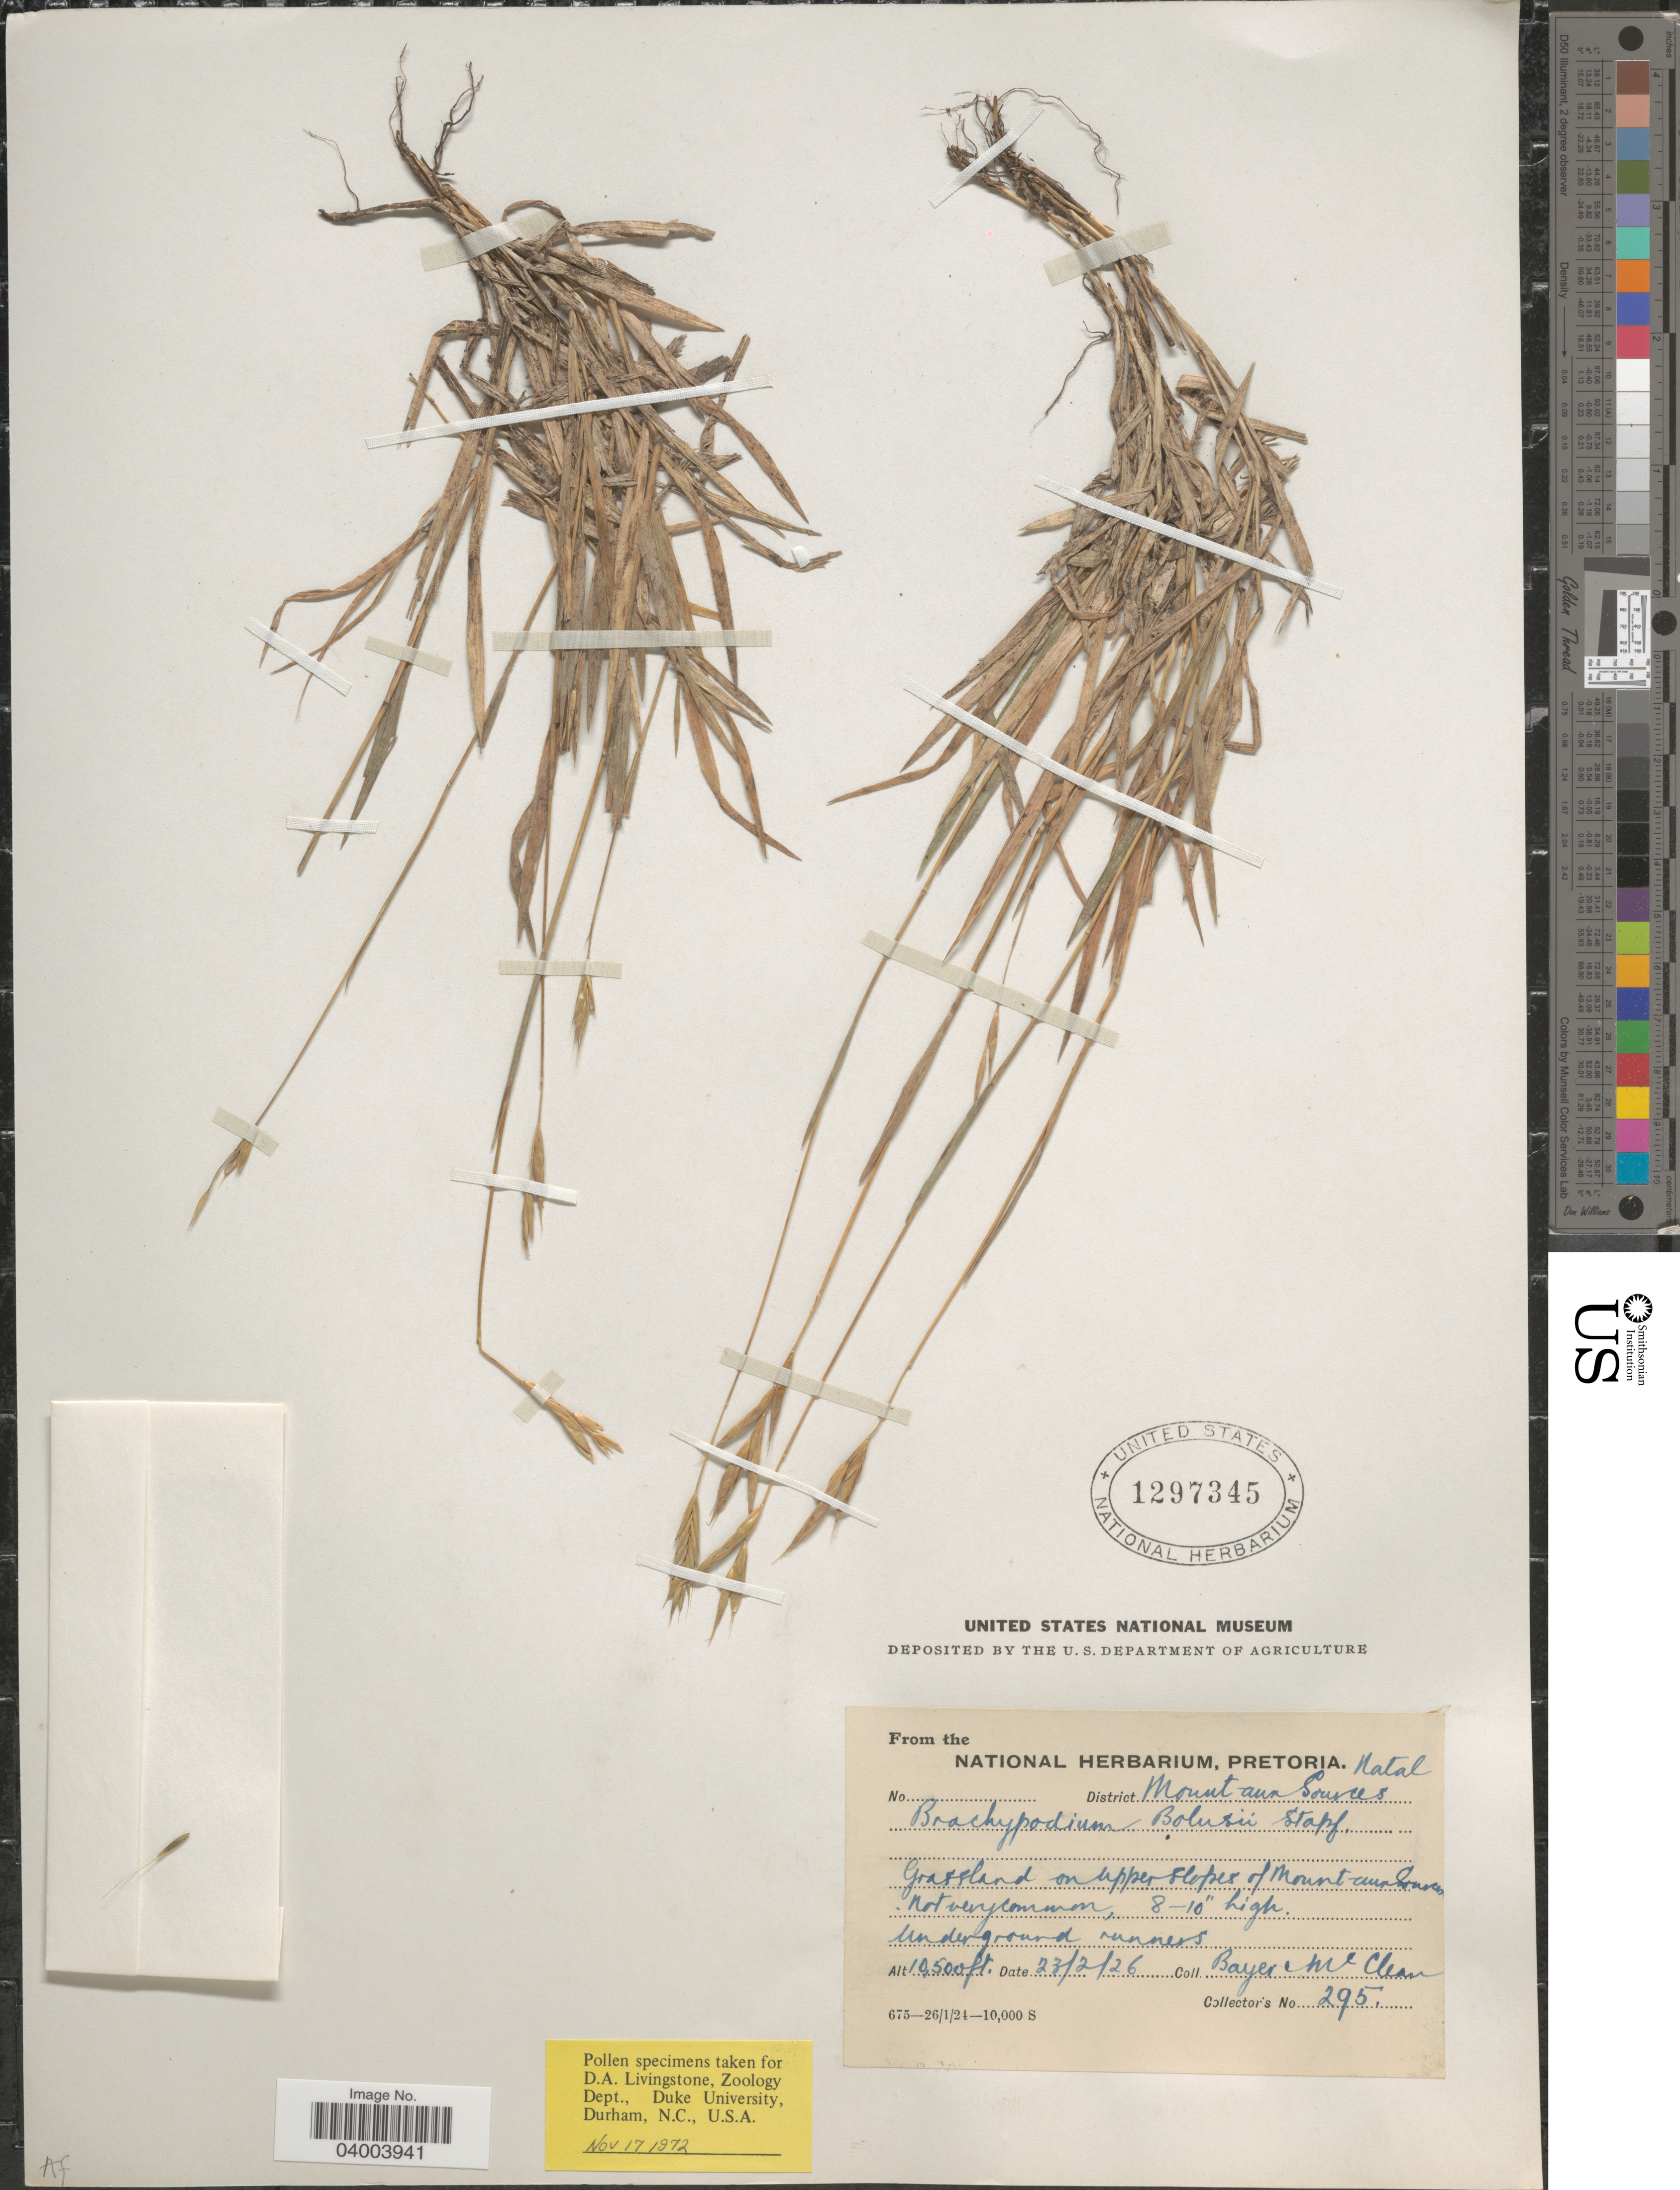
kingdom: Plantae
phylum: Tracheophyta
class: Liliopsida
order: Poales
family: Poaceae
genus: Brachypodium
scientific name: Brachypodium bolusii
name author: Stapf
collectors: Bayer & McClean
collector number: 295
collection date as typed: Transcribed d/m/y: 23/2/26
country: South Africa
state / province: KwaZulu-Natal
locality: Natal. District Mount aux Sources. Grassland on upper slopes of Mount meadows.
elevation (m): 3200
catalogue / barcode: US 1297345